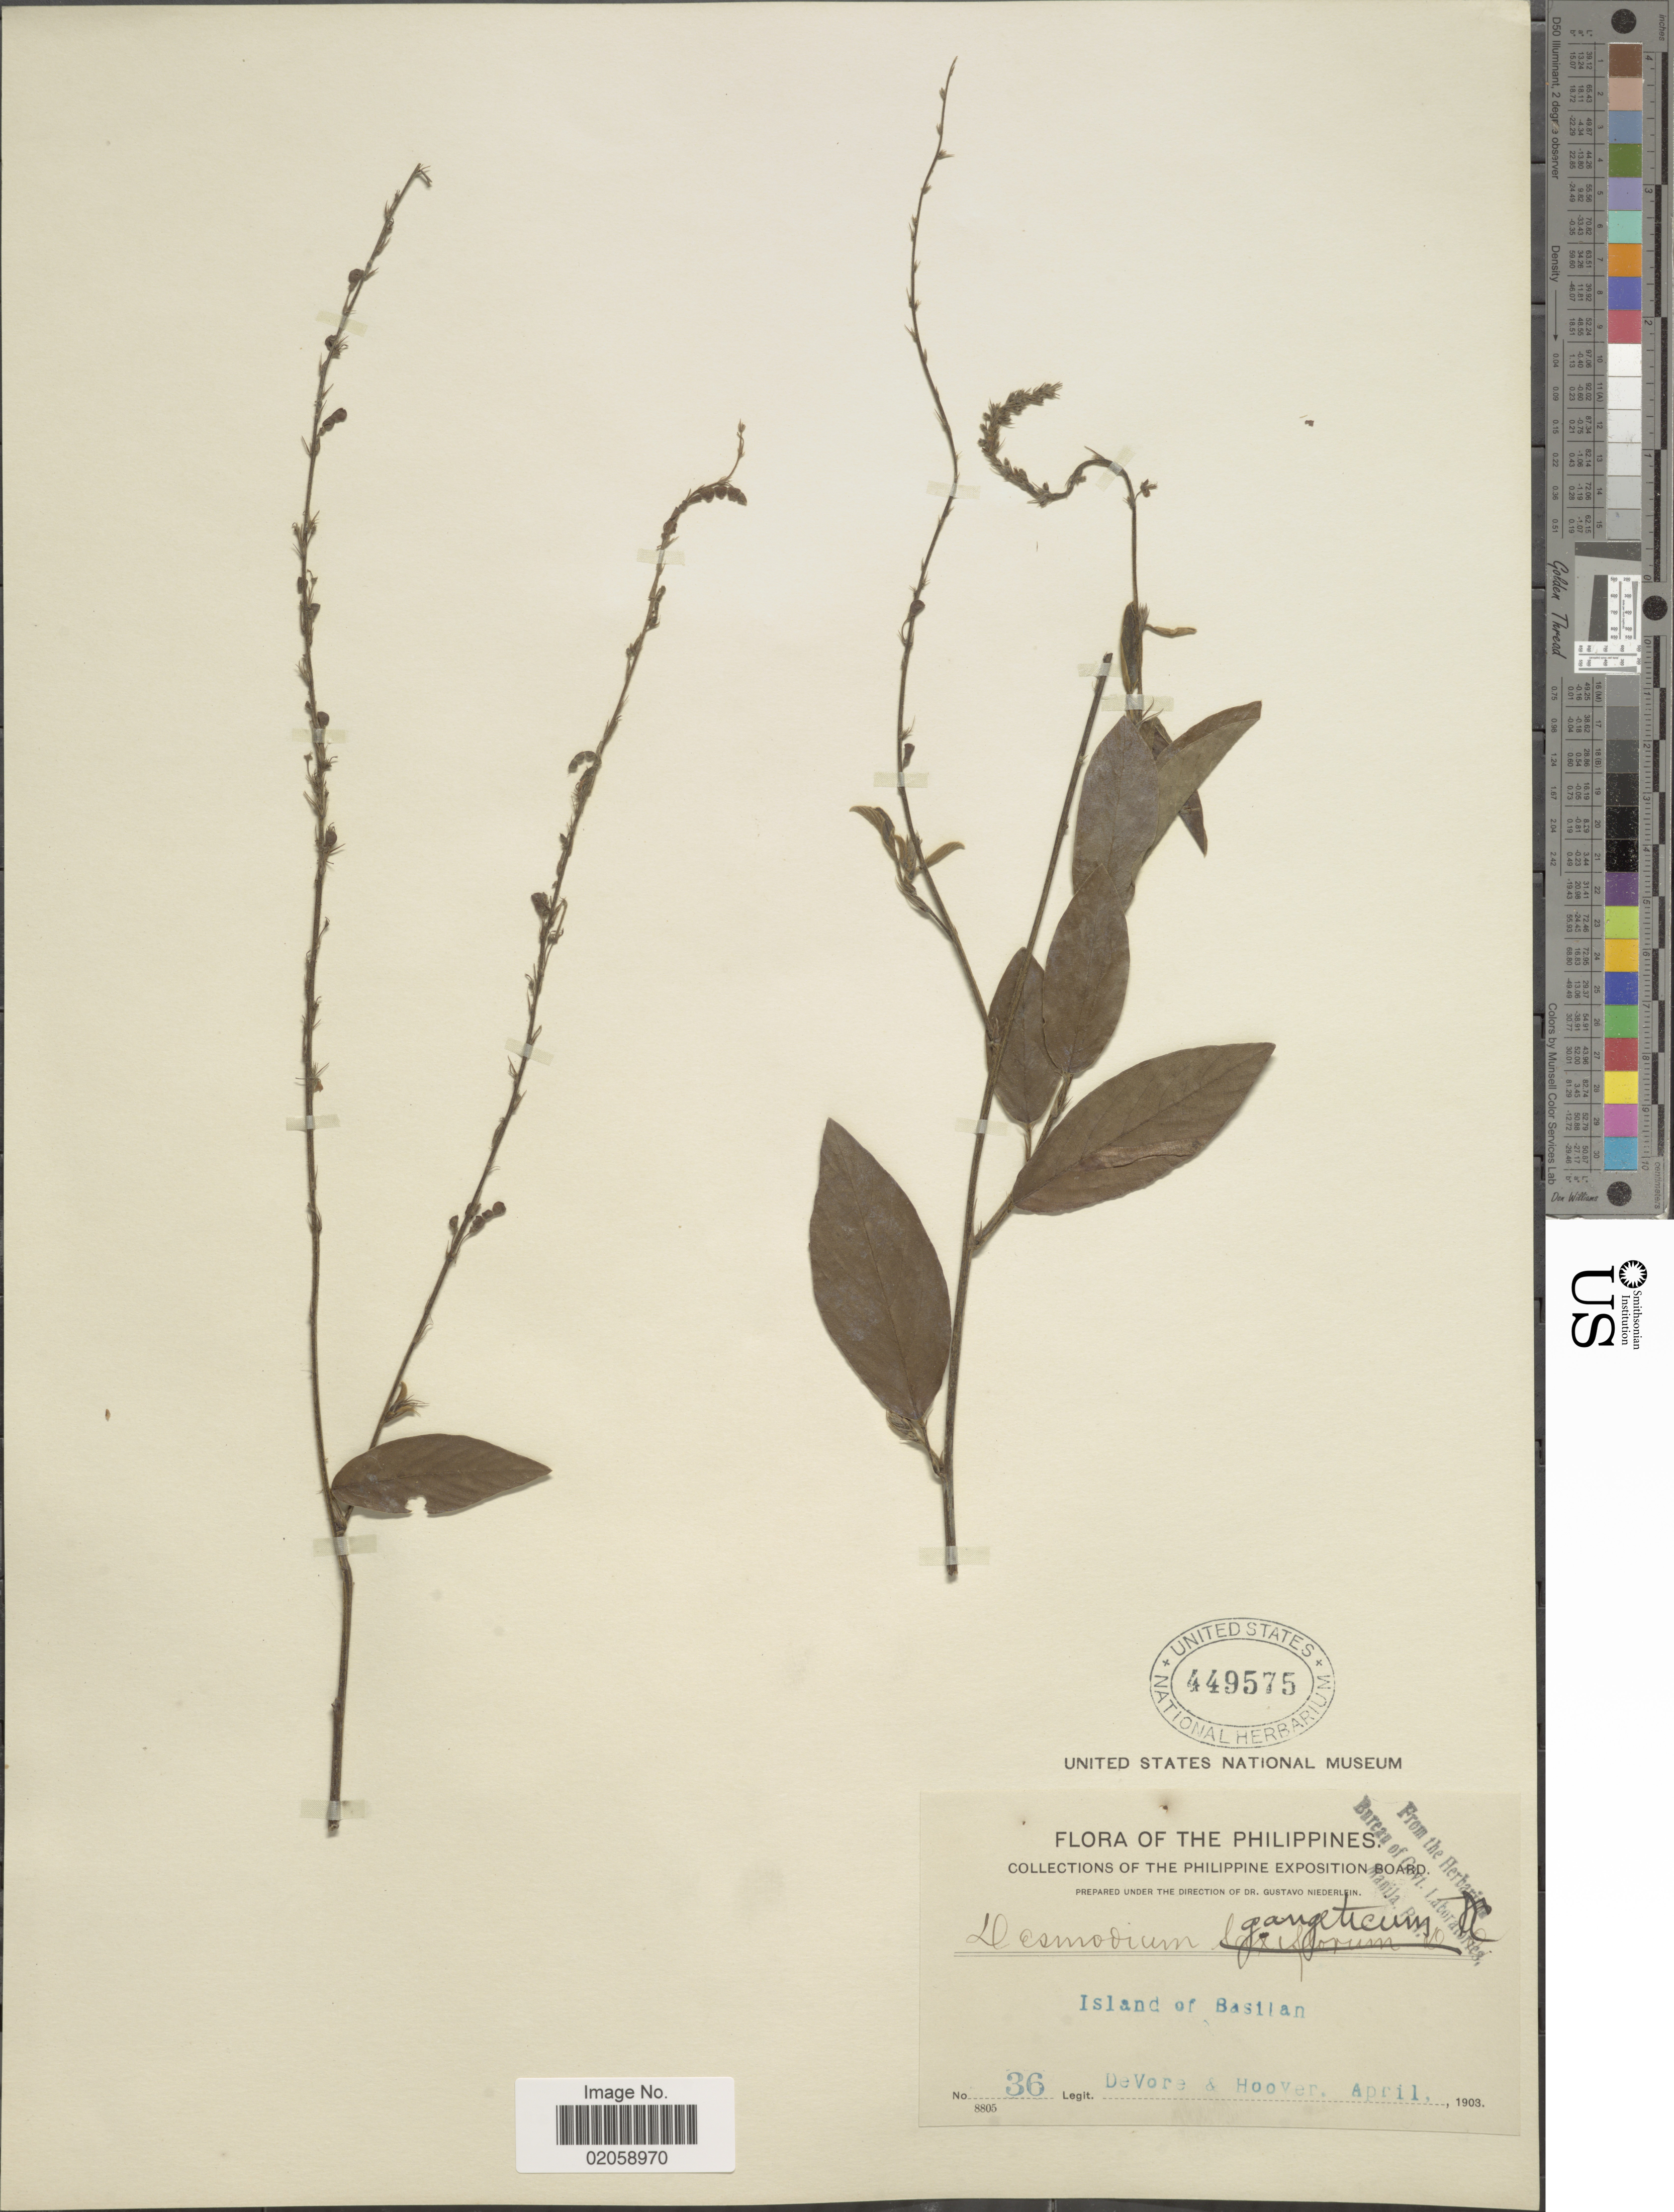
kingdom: Plantae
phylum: Tracheophyta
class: Magnoliopsida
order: Fabales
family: Fabaceae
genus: Pleurolobus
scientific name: Pleurolobus gangeticus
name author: (L.) J. St.-Hil. ex H. Ohashi & K. Ohashi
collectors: -. DeVore & -- Hoover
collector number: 36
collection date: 1903-04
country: Philippines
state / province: Muslim Mindanao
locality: Island of Basilan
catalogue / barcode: US 449575